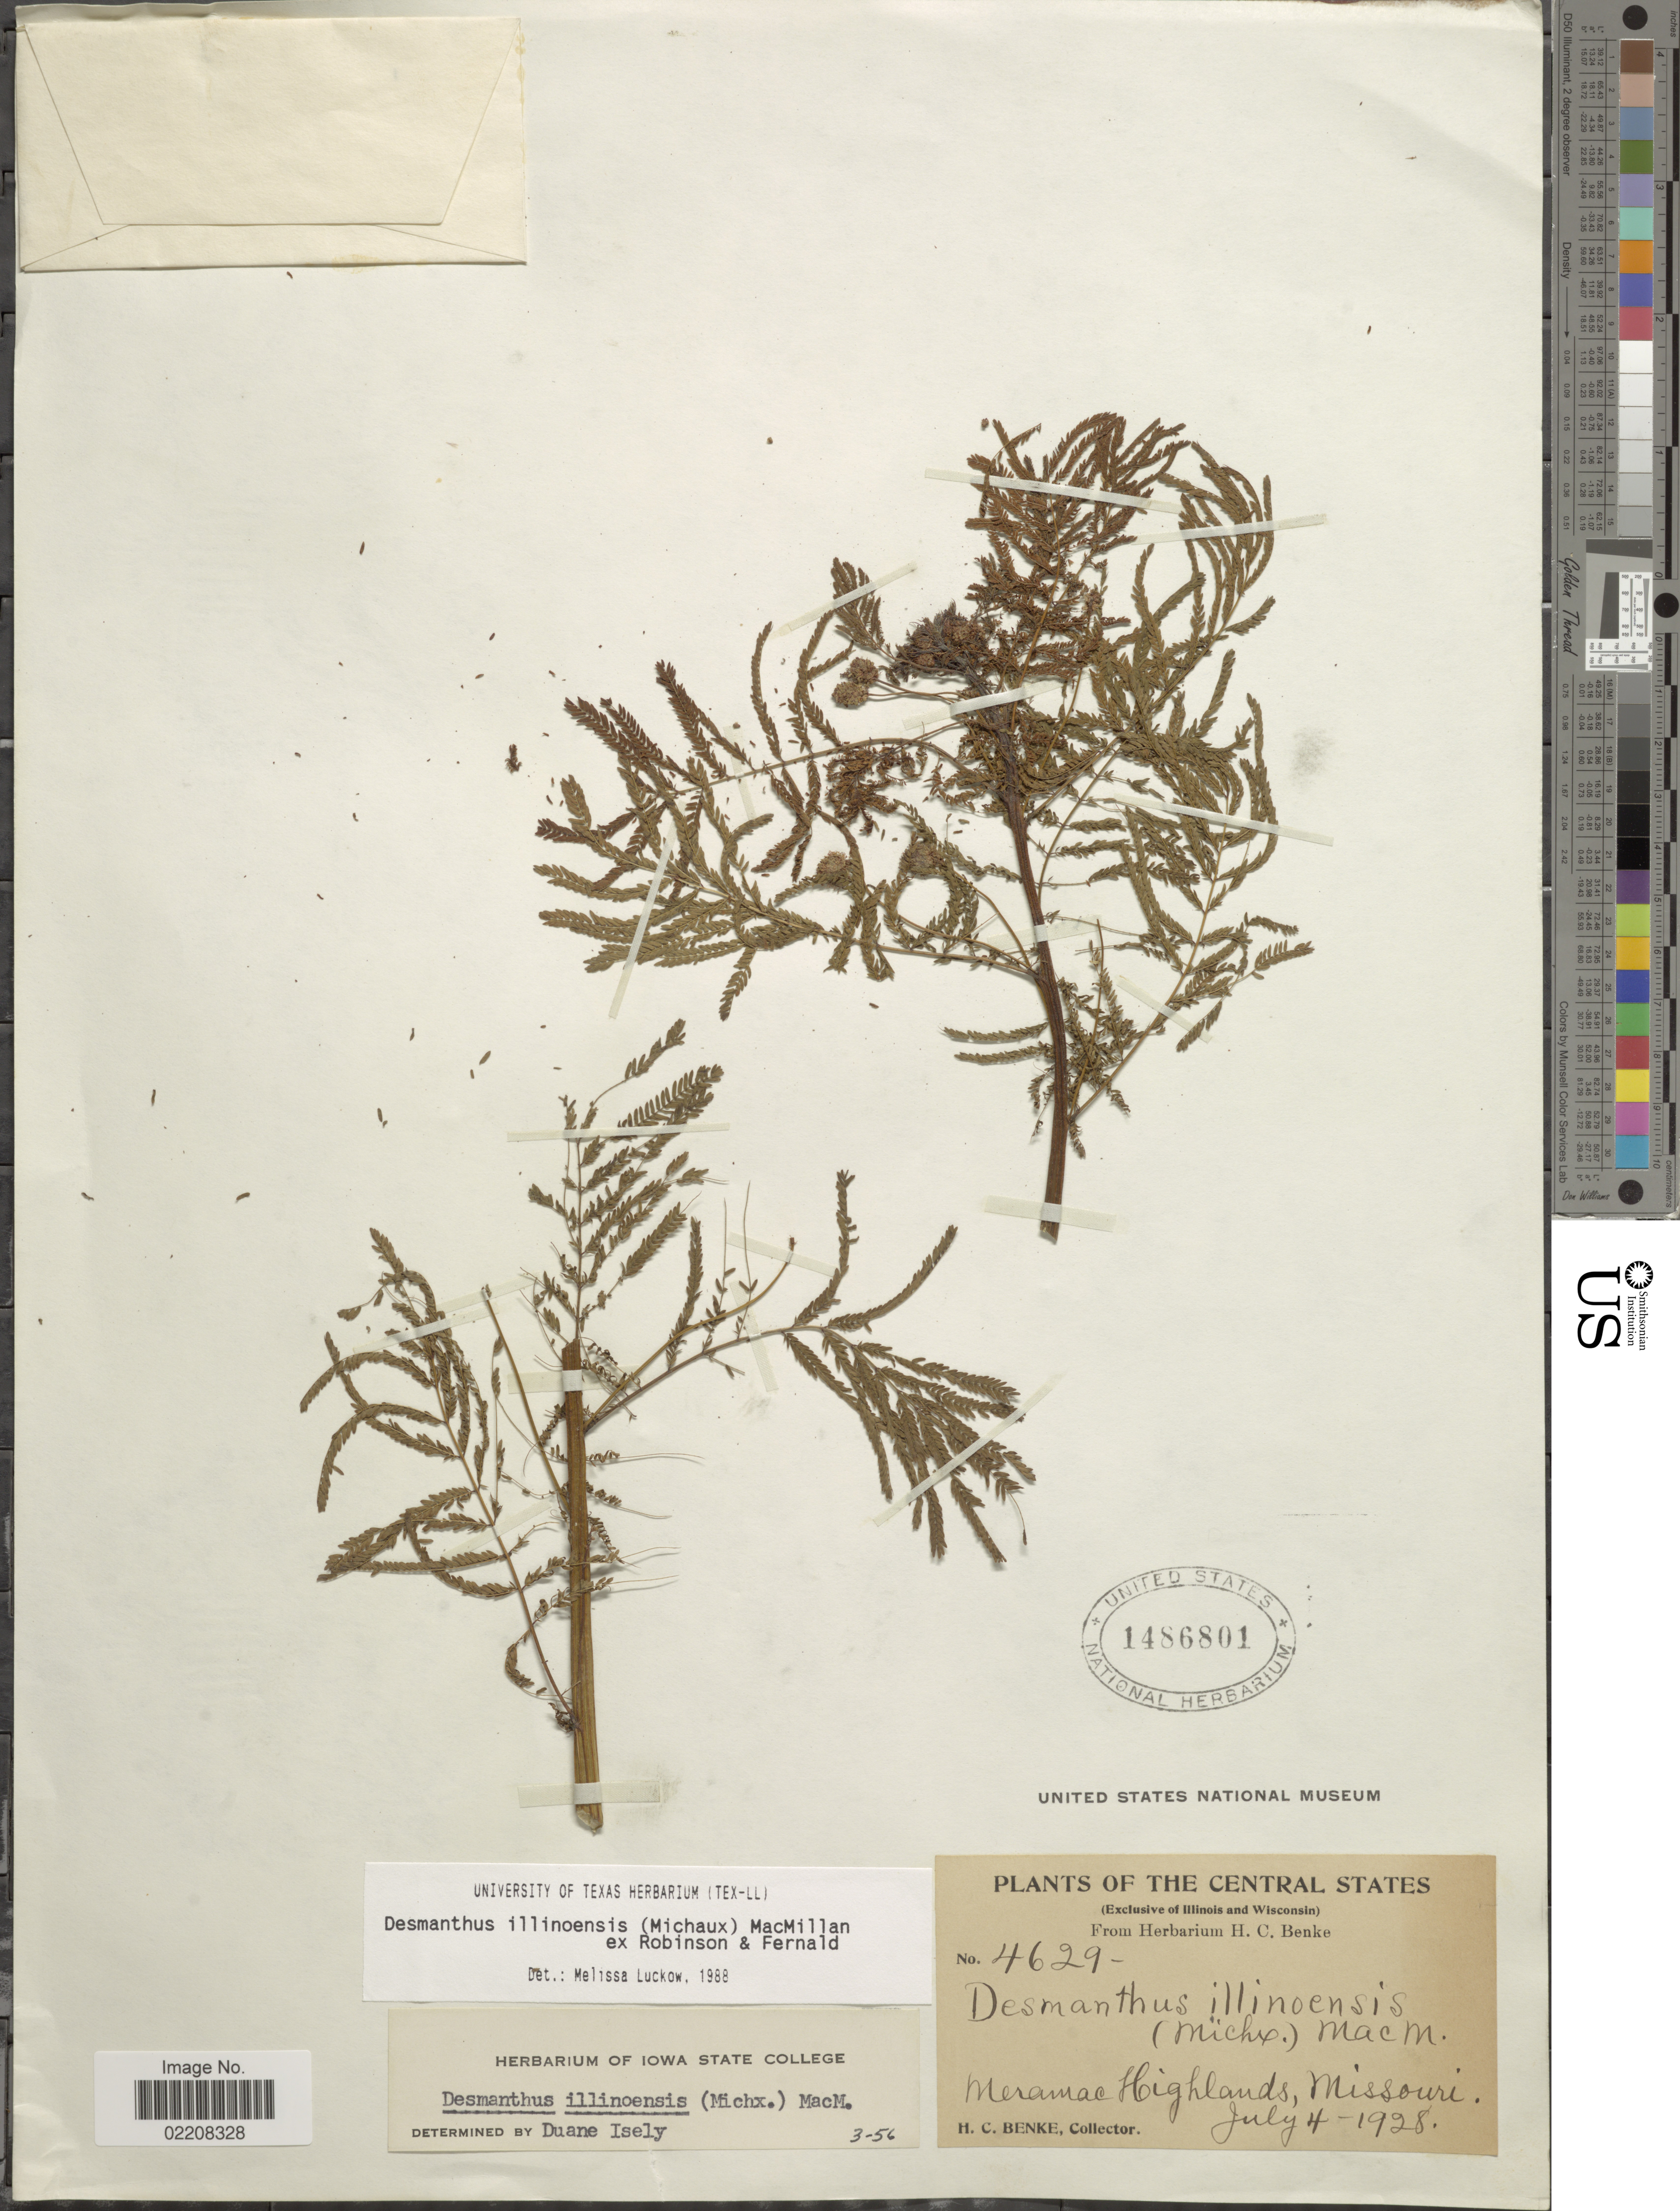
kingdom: Plantae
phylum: Tracheophyta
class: Magnoliopsida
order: Fabales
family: Fabaceae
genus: Desmanthus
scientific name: Desmanthus illinoensis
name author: (Michx.) MacMill.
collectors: H. Benke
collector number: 4629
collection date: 1928-07-04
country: United States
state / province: Missouri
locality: Central States. Meramac Highlands, Missouri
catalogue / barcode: US 1486801